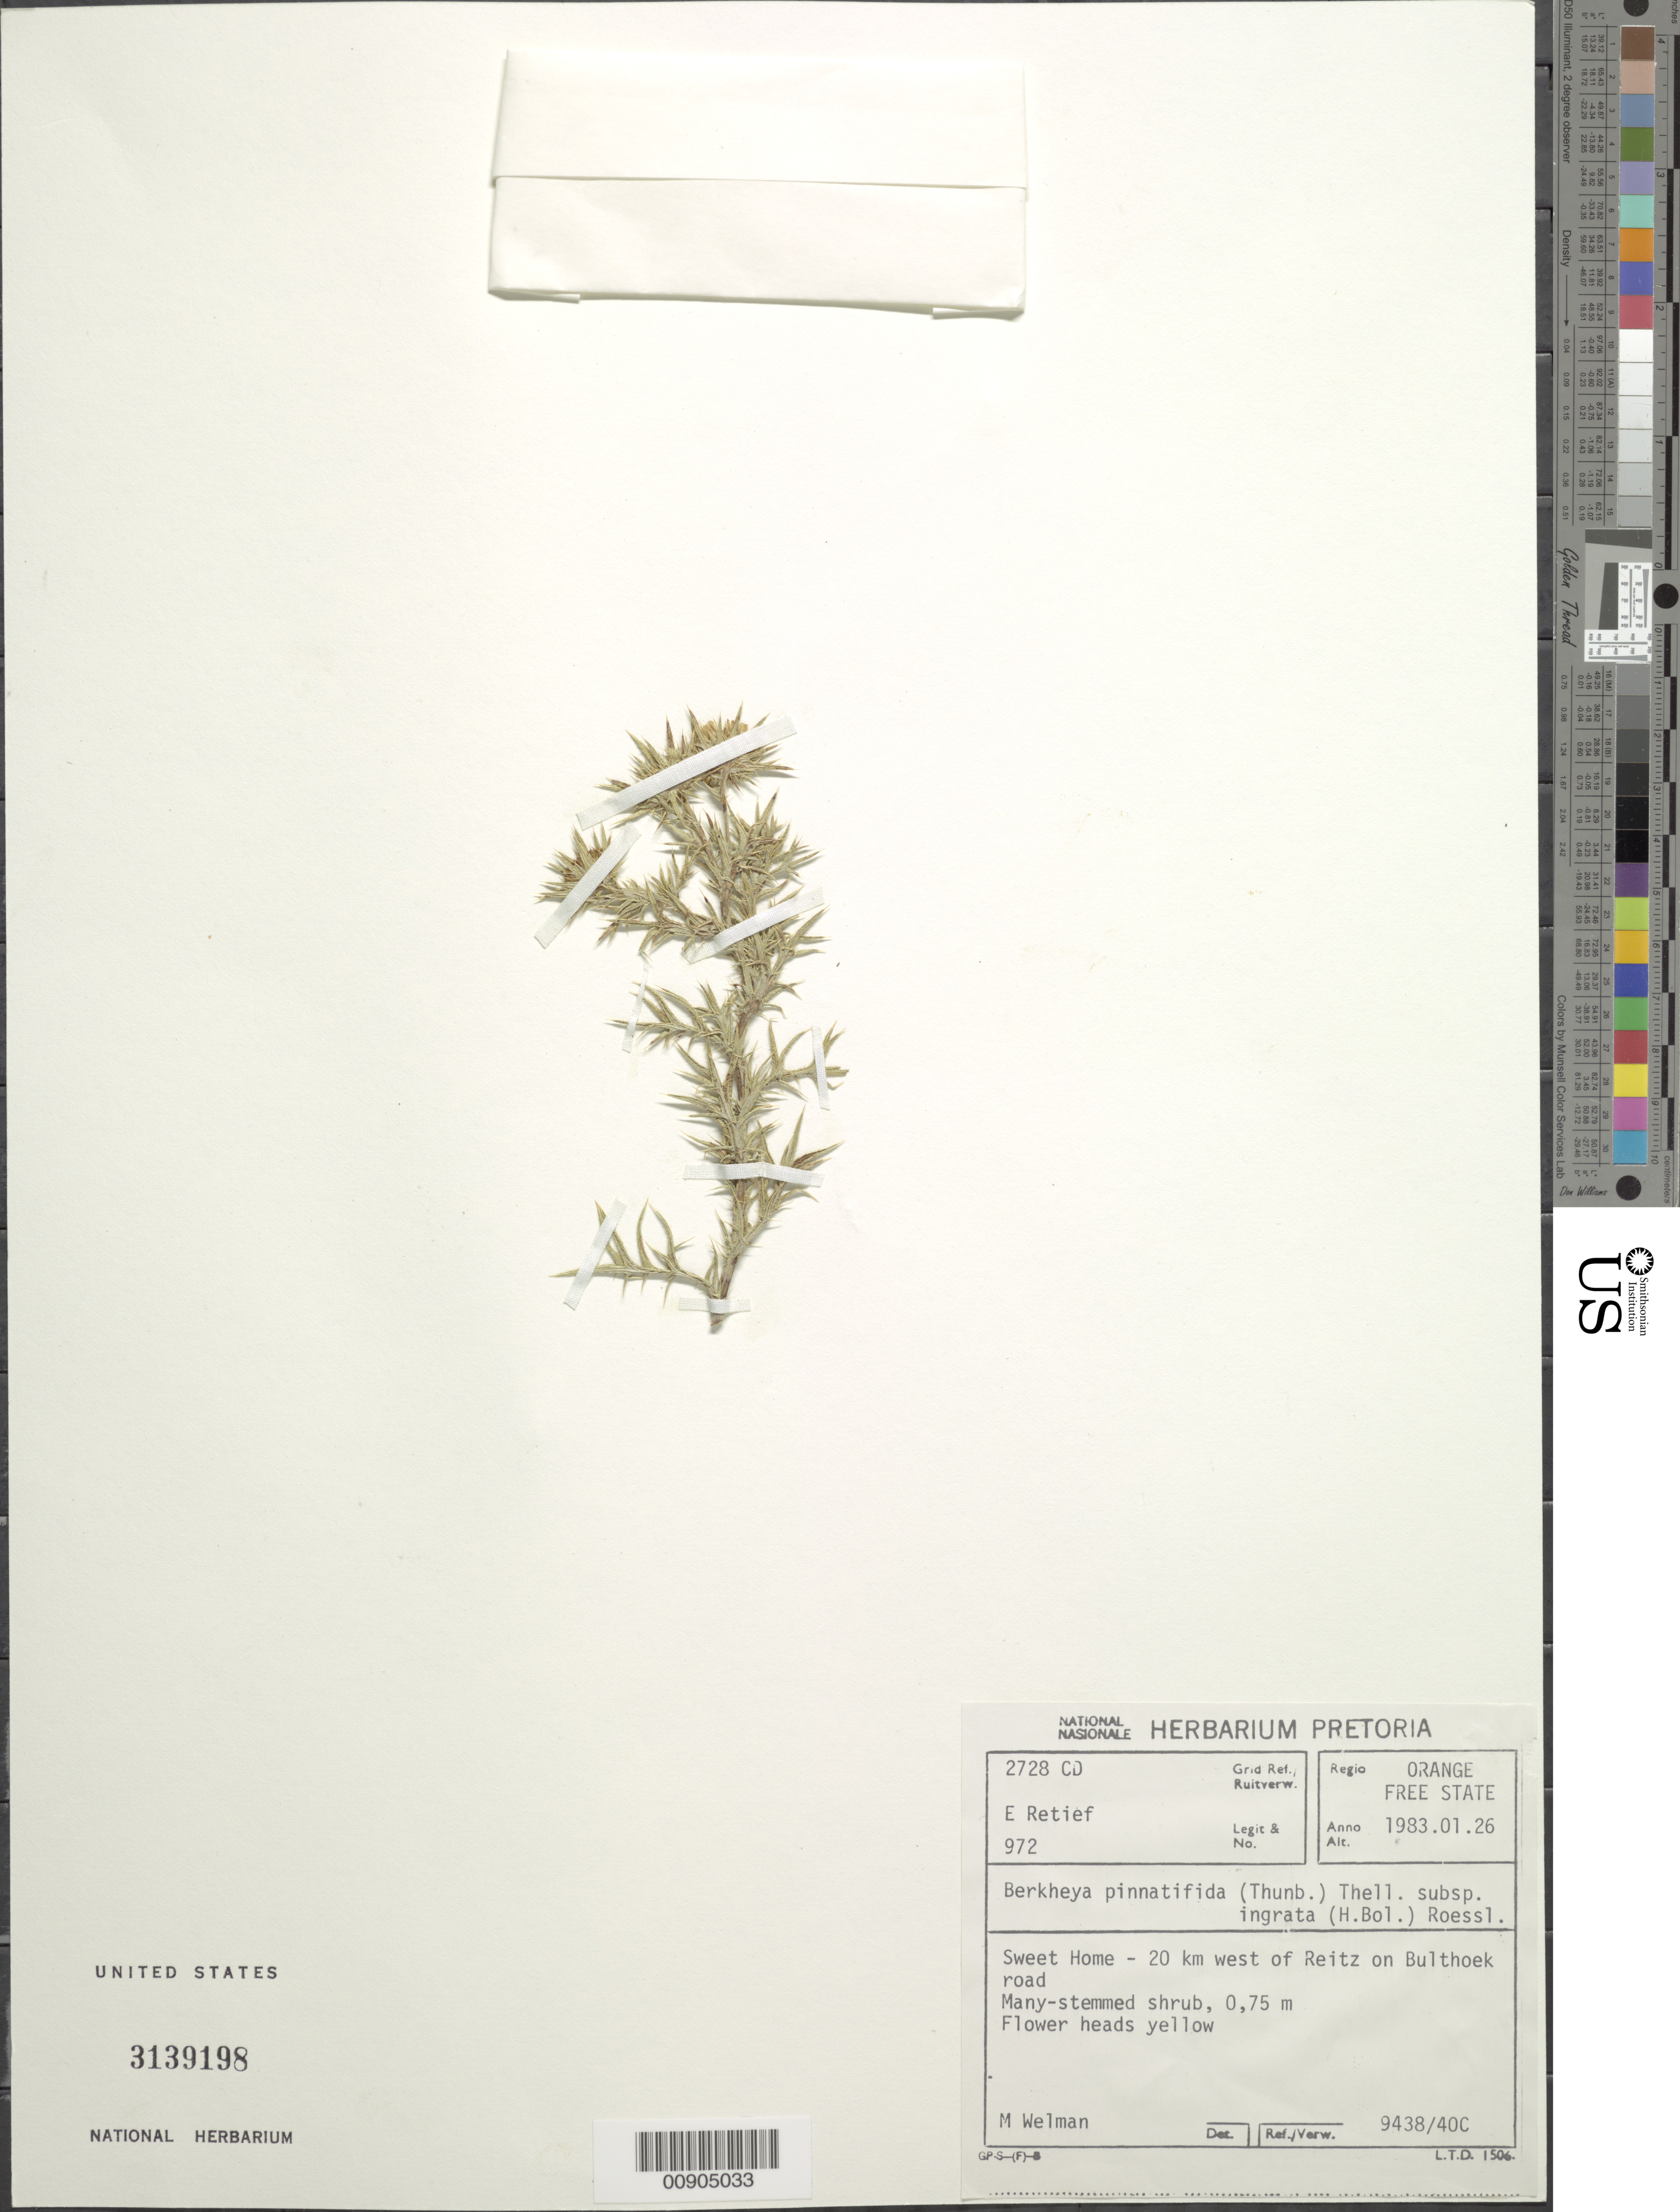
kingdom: Plantae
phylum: Tracheophyta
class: Magnoliopsida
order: Asterales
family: Asteraceae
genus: Berkheya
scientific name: Berkheya pinnatifida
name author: (Thunb.) Thell.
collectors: E. Retief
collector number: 972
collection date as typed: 26 January 1983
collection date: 1983-01-26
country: South Africa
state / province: Free State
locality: Sweet Home, 20 km W of Reitz on Bulthoek road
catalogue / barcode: US 3139198